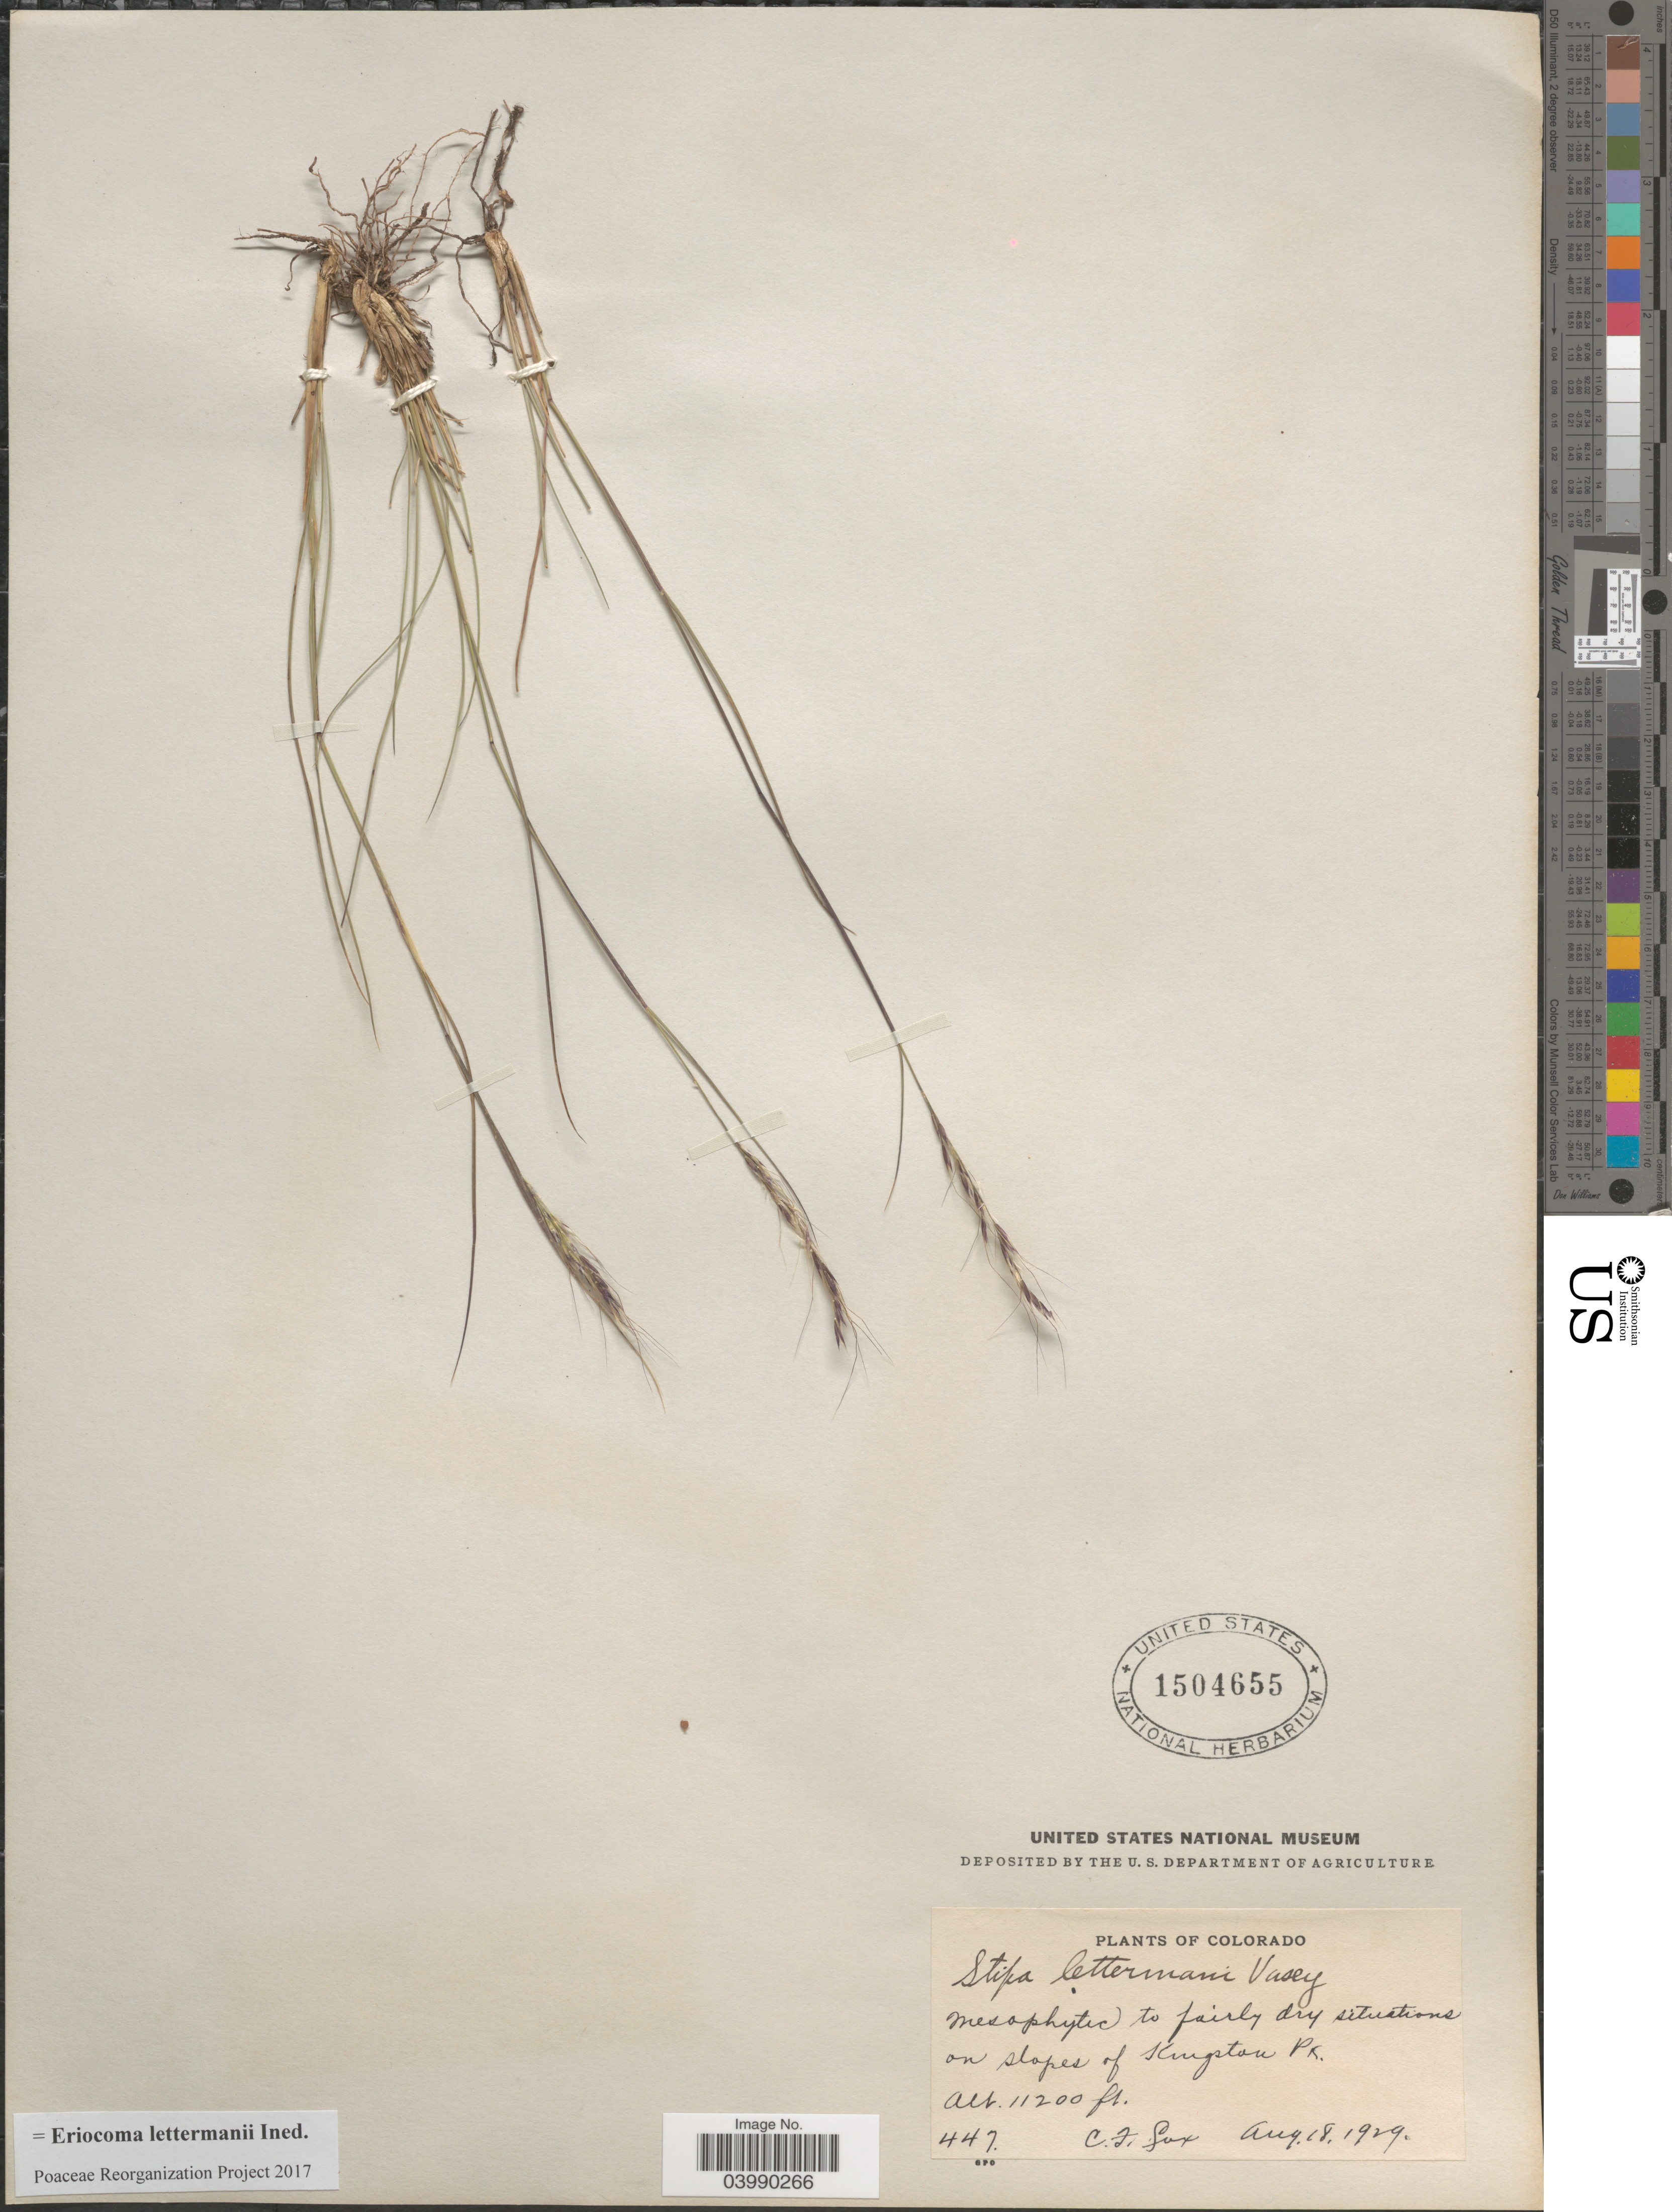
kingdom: Plantae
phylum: Tracheophyta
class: Liliopsida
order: Poales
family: Poaceae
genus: Eriocoma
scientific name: Eriocoma lettermanii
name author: (Vasey) Romasch.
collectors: C. Cox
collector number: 447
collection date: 1929-08-18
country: United States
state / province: Colorado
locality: On slopes of Kingston Pk.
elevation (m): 3414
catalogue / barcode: US 1504655